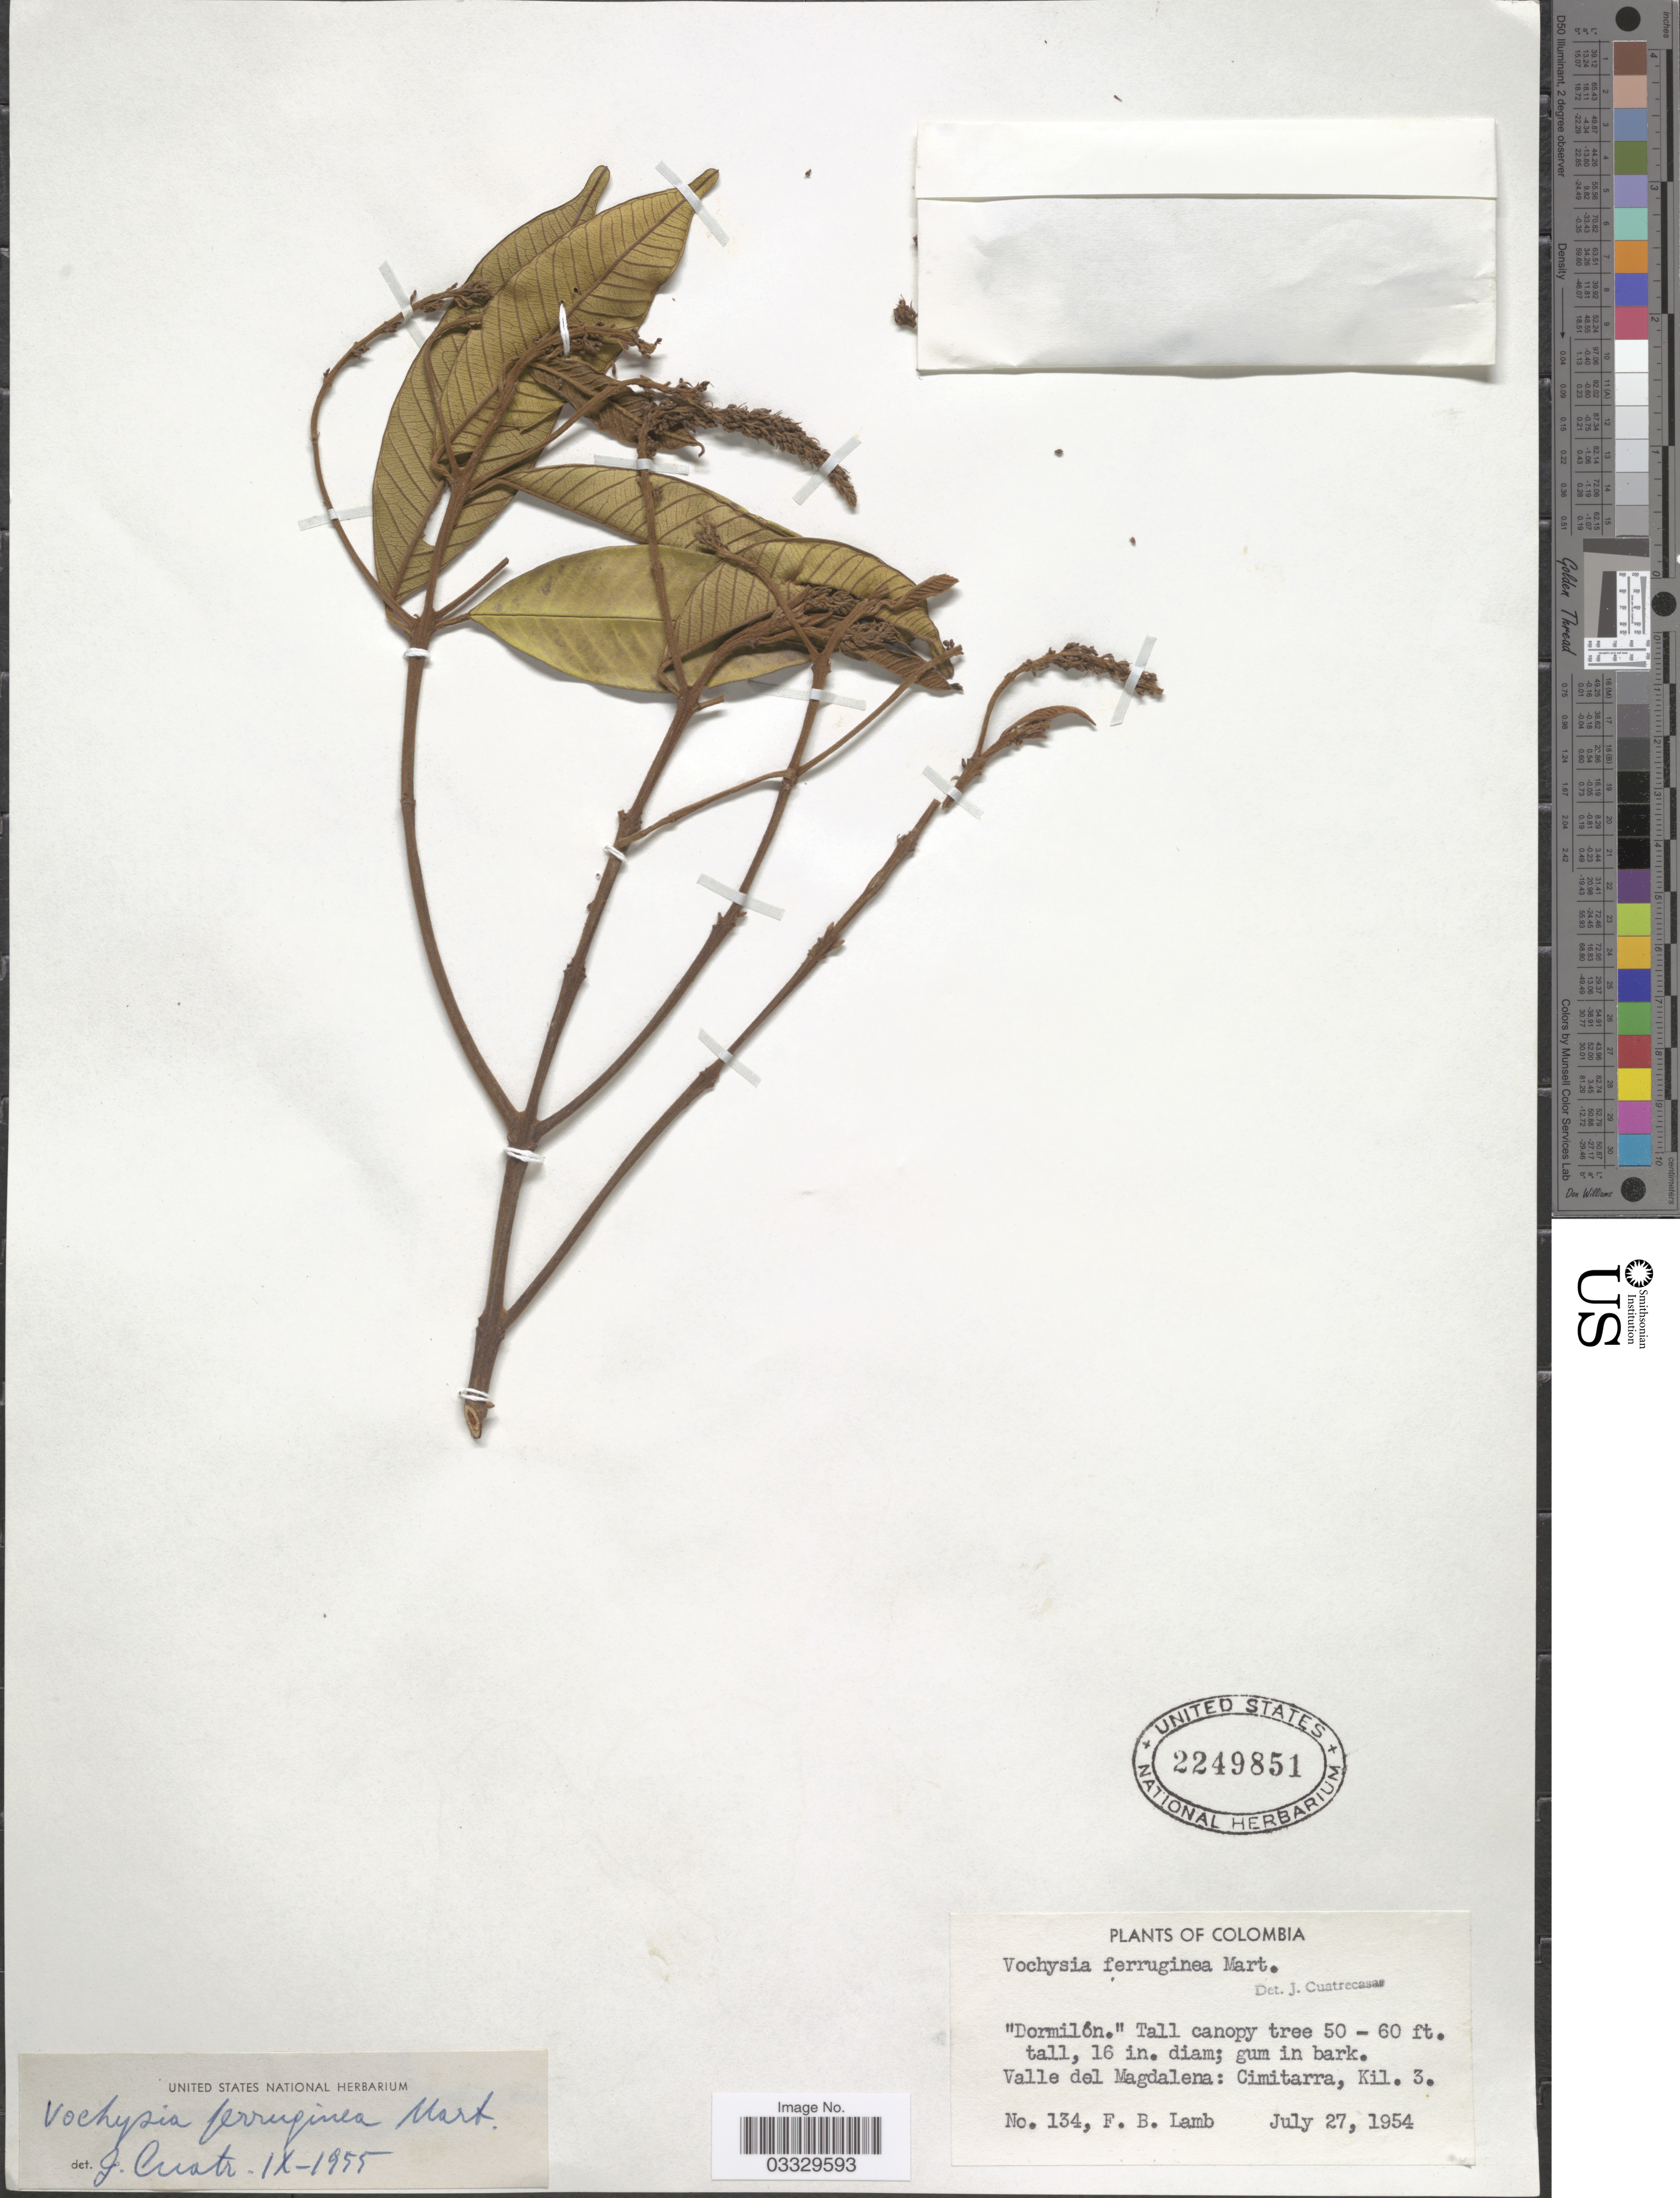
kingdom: Plantae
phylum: Tracheophyta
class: Magnoliopsida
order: Myrtales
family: Vochysiaceae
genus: Vochysia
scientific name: Vochysia ferruginea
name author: Mart.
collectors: F. H. Lamb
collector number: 134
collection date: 1954-07-27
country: Colombia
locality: Valle del Magdalena: Cimitarra, Kil. 3.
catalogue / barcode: US 2249851